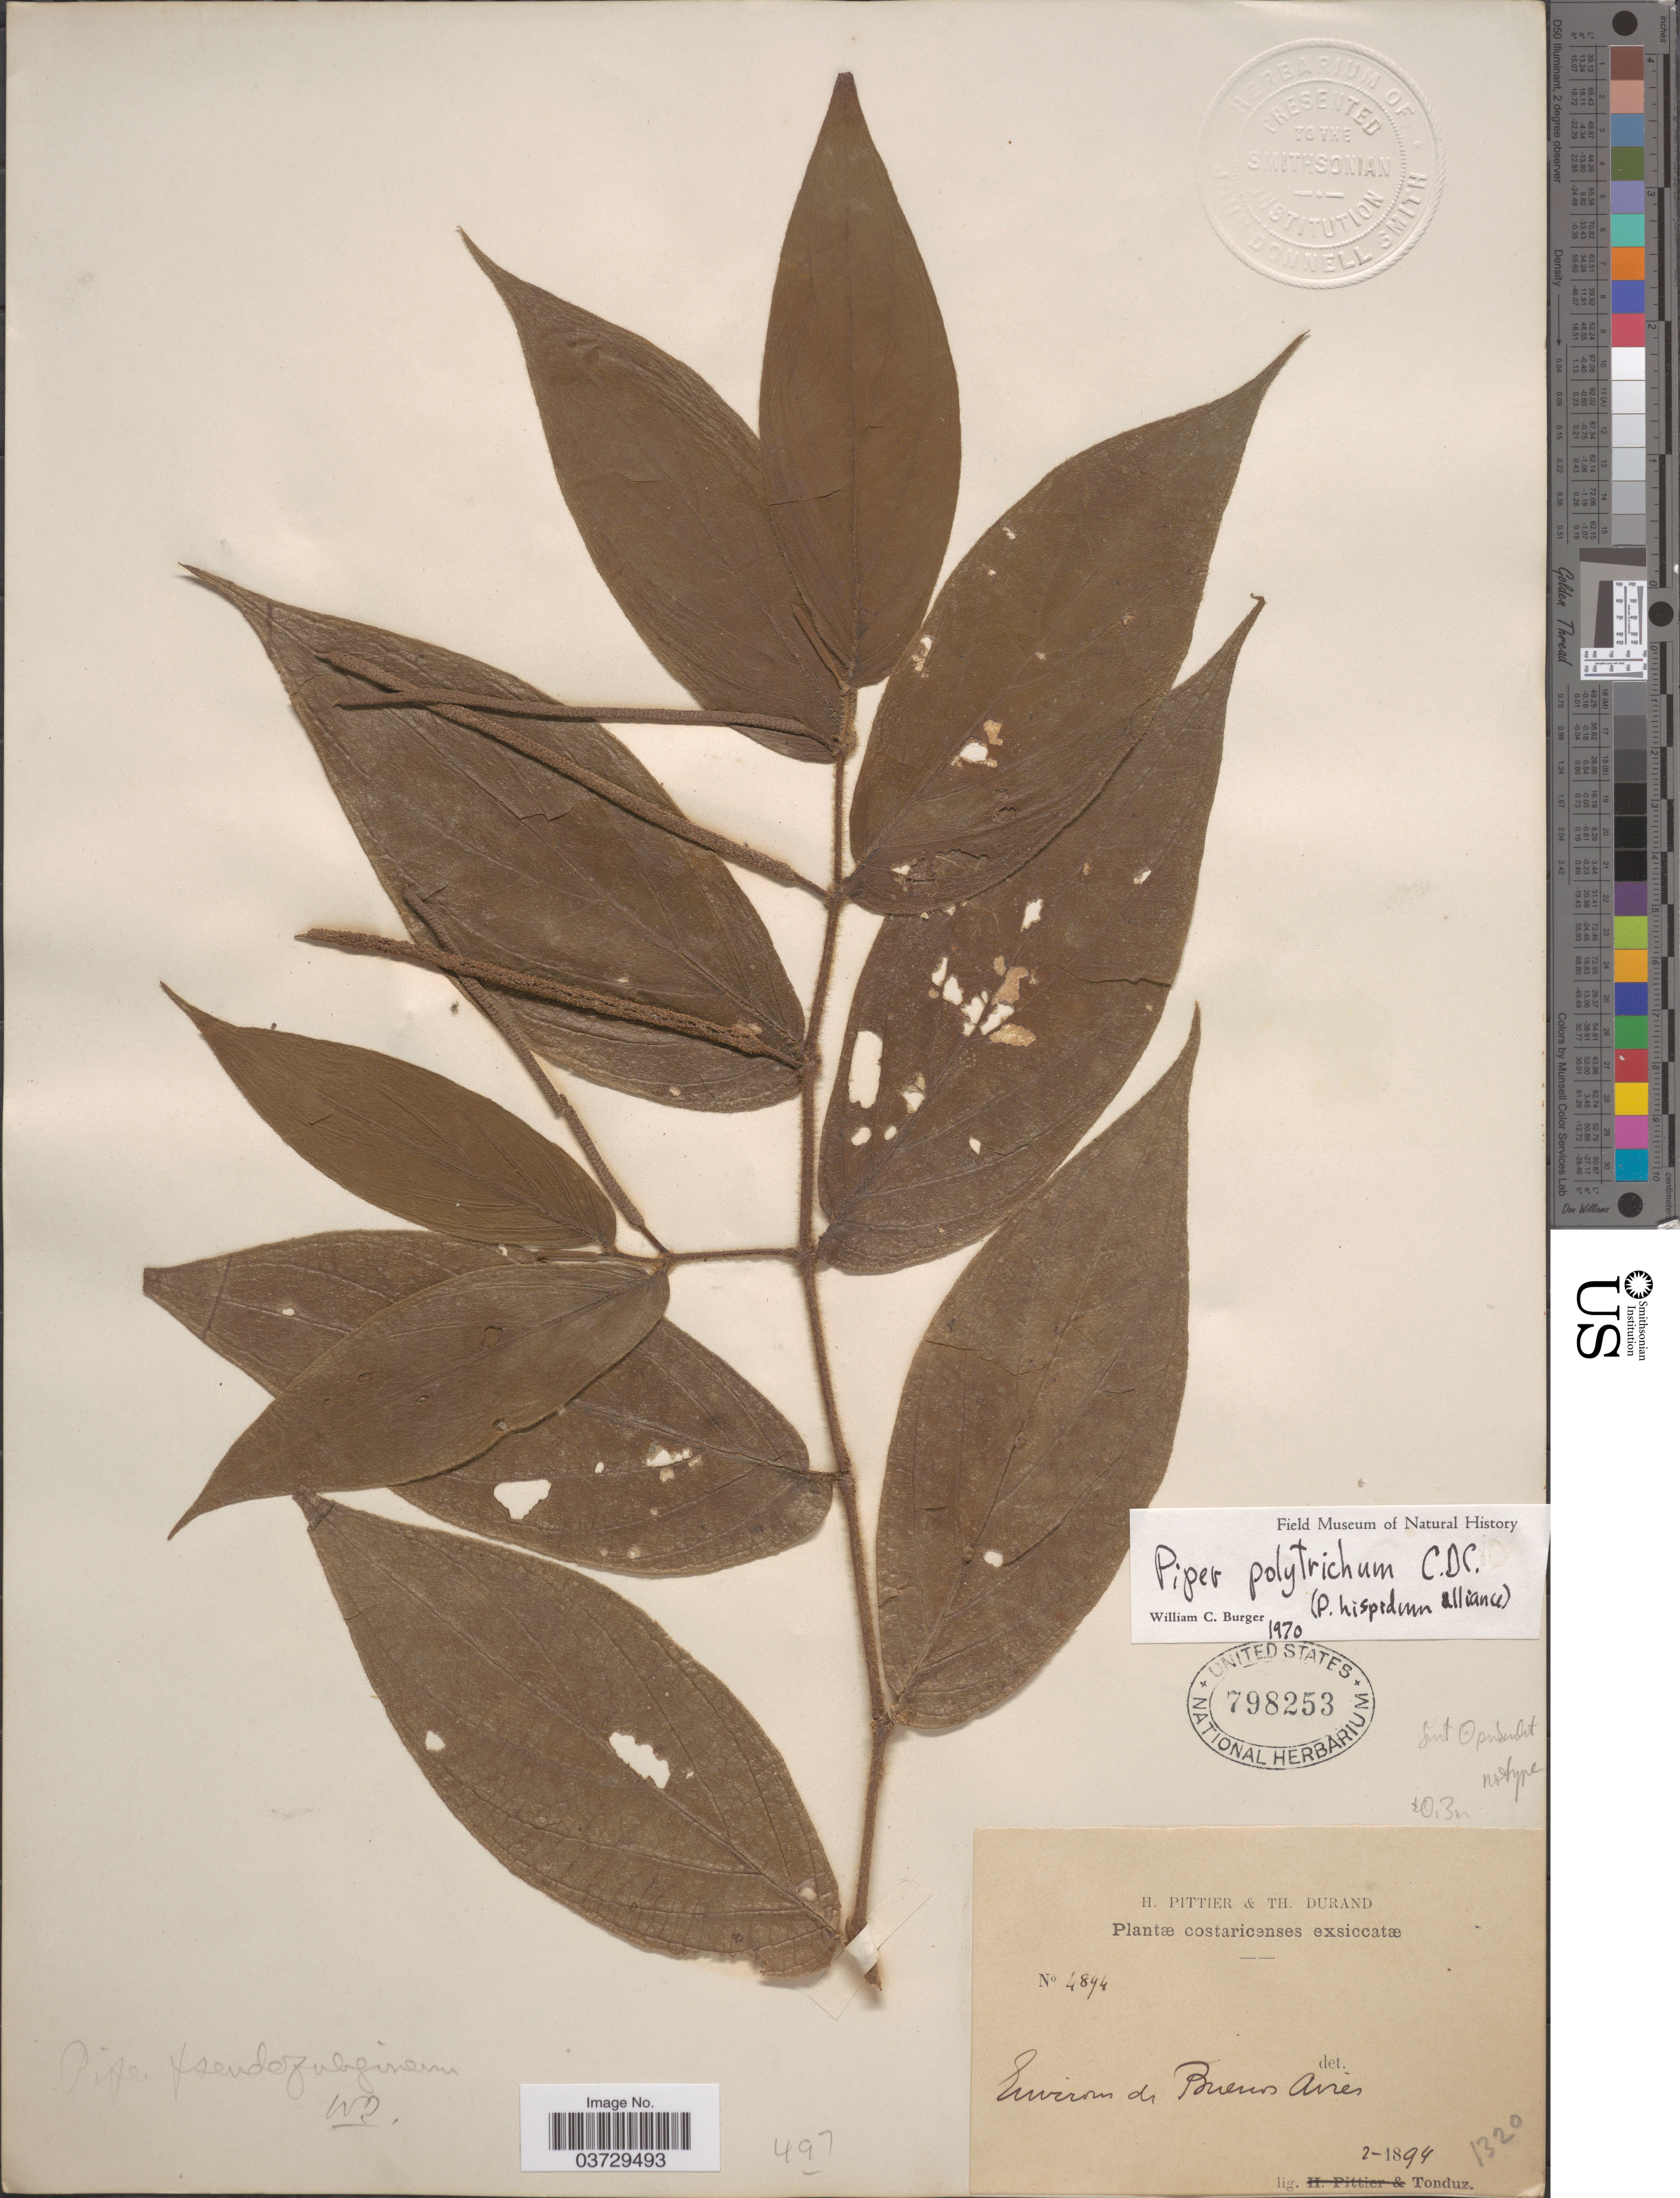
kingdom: Plantae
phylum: Tracheophyta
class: Magnoliopsida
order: Piperales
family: Piperaceae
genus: Piper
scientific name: Piper polytrichum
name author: C. DC.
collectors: Tonduz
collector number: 4894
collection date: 1894-02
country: Costa Rica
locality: Environs de Buenos Aires.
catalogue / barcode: US 798253